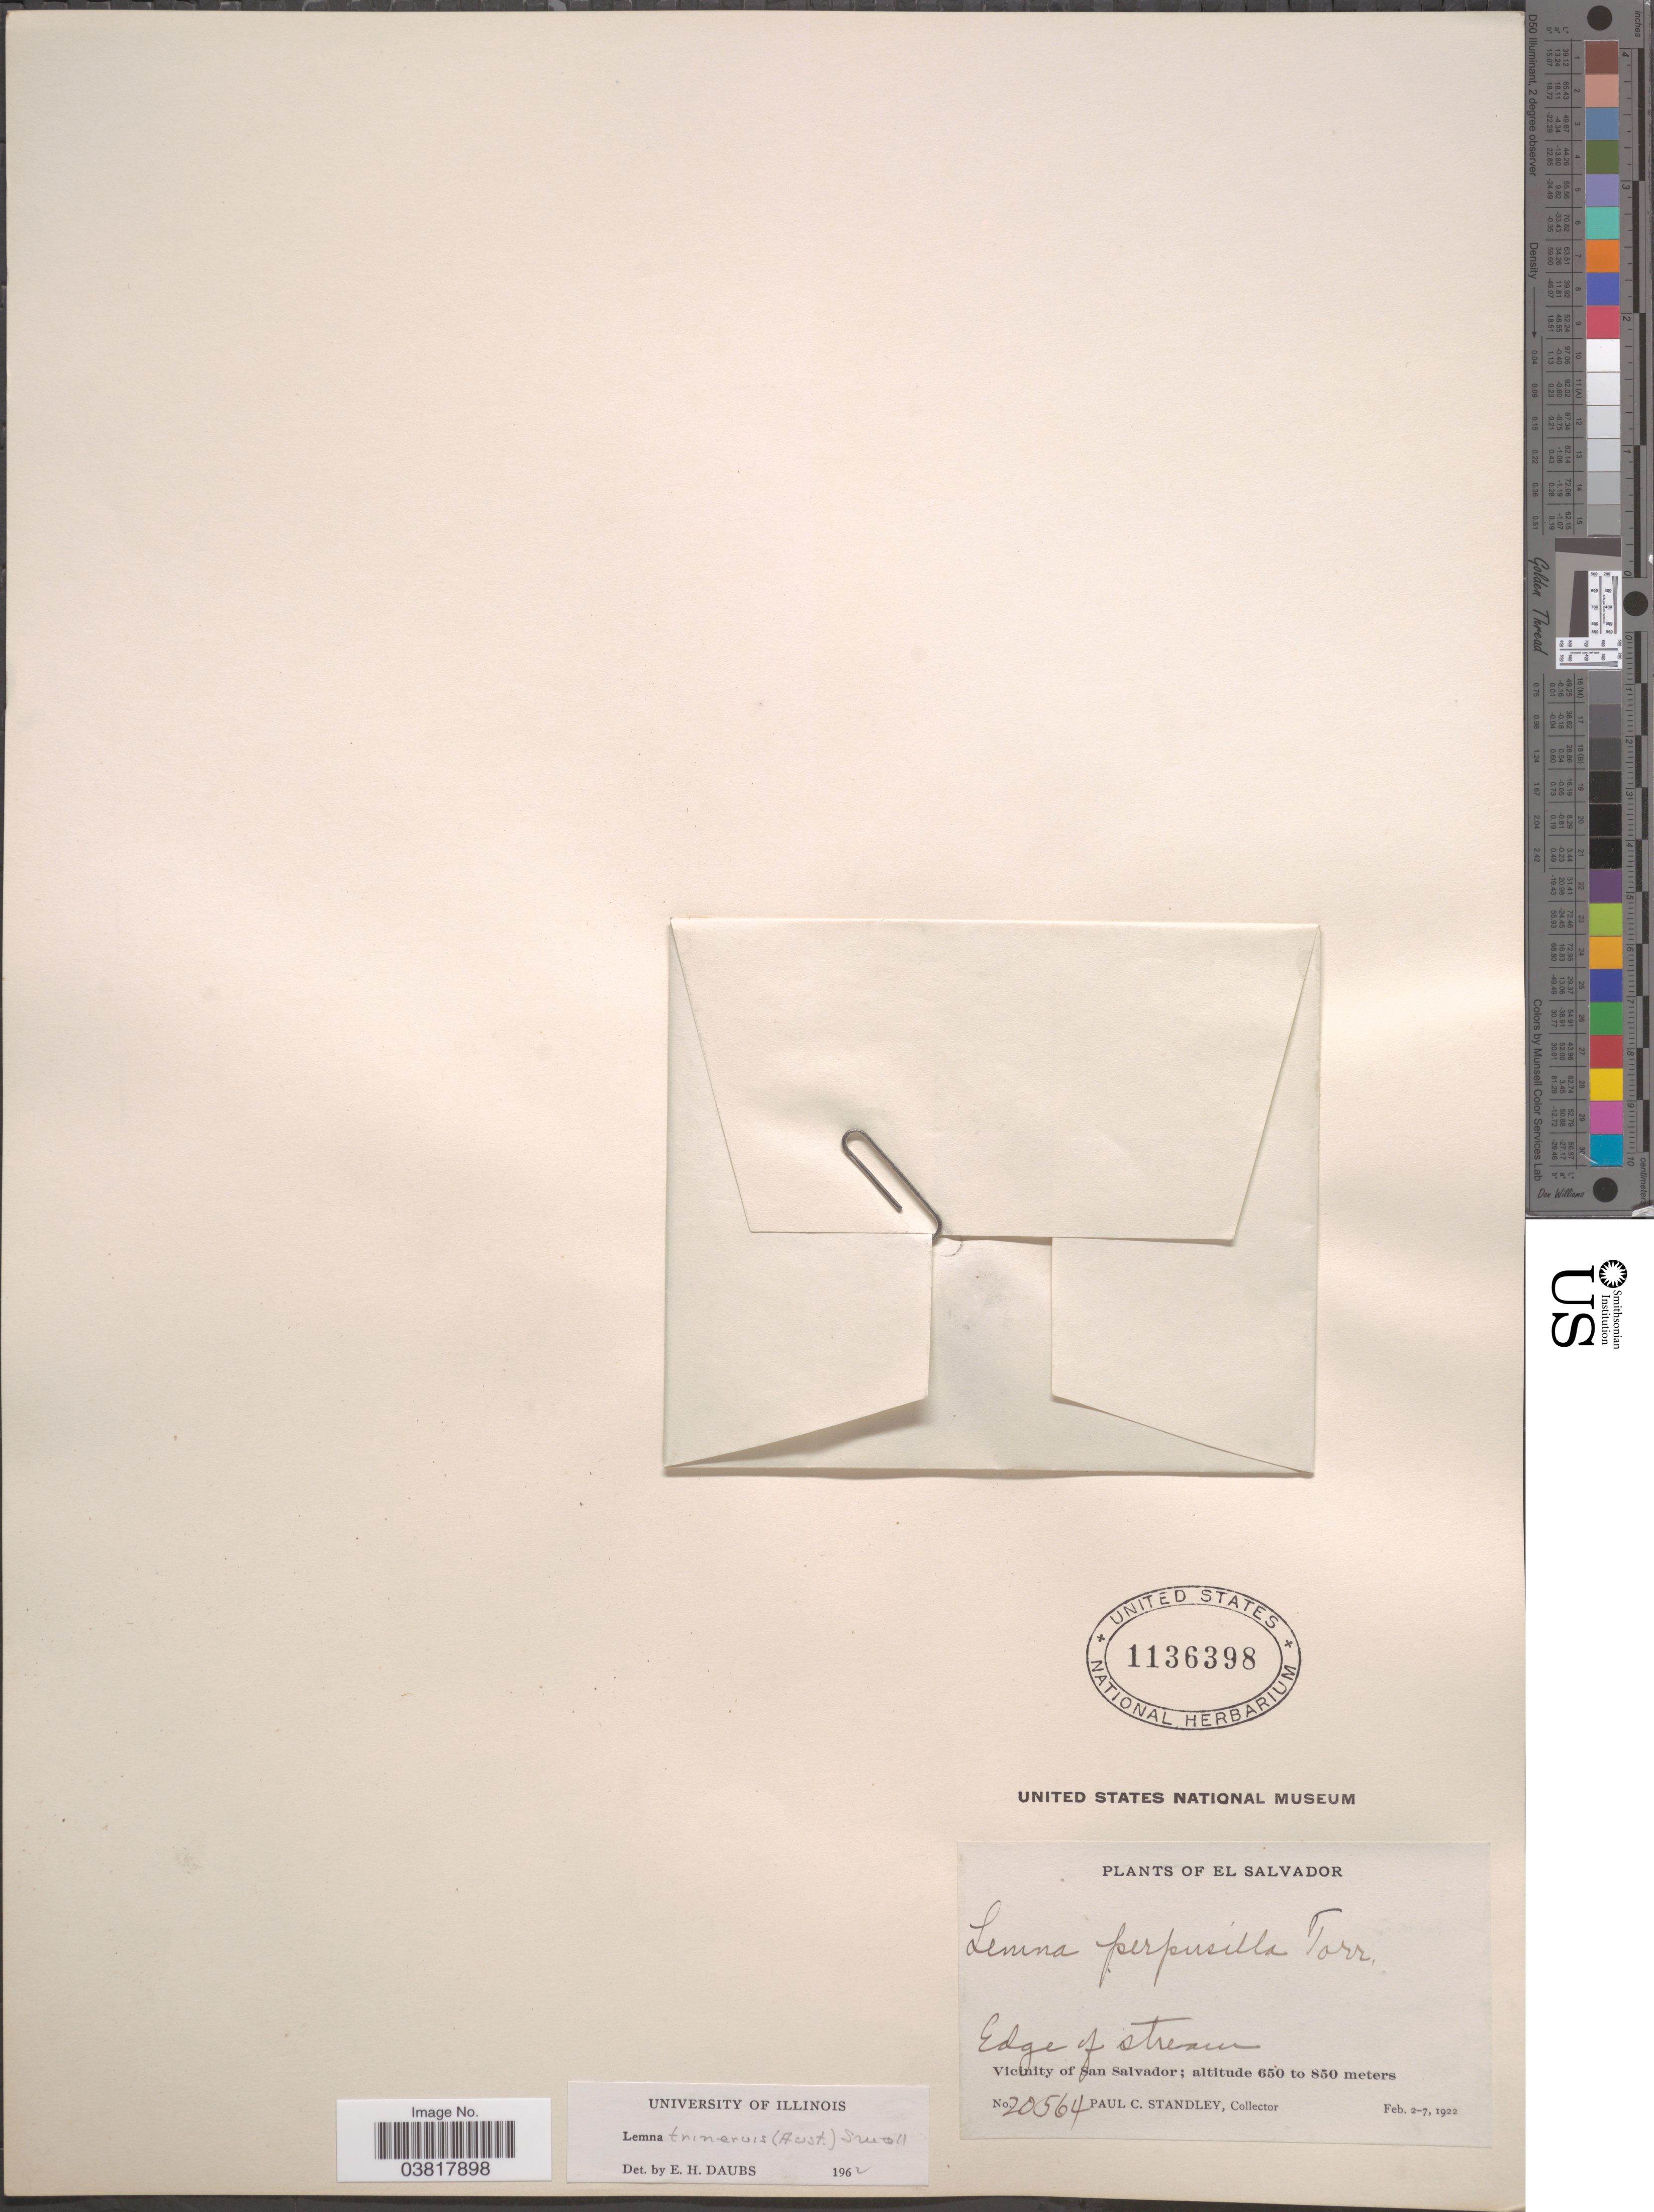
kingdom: Plantae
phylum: Tracheophyta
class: Liliopsida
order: Alismatales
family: Araceae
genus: Lemna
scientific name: Lemna trinervis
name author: Small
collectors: P. C. Standley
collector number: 20564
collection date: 1922-02-02/1922-02-07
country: El Salvador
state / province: San Salvador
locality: Vicinity of San Salvador.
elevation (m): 650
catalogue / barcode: US 1136398